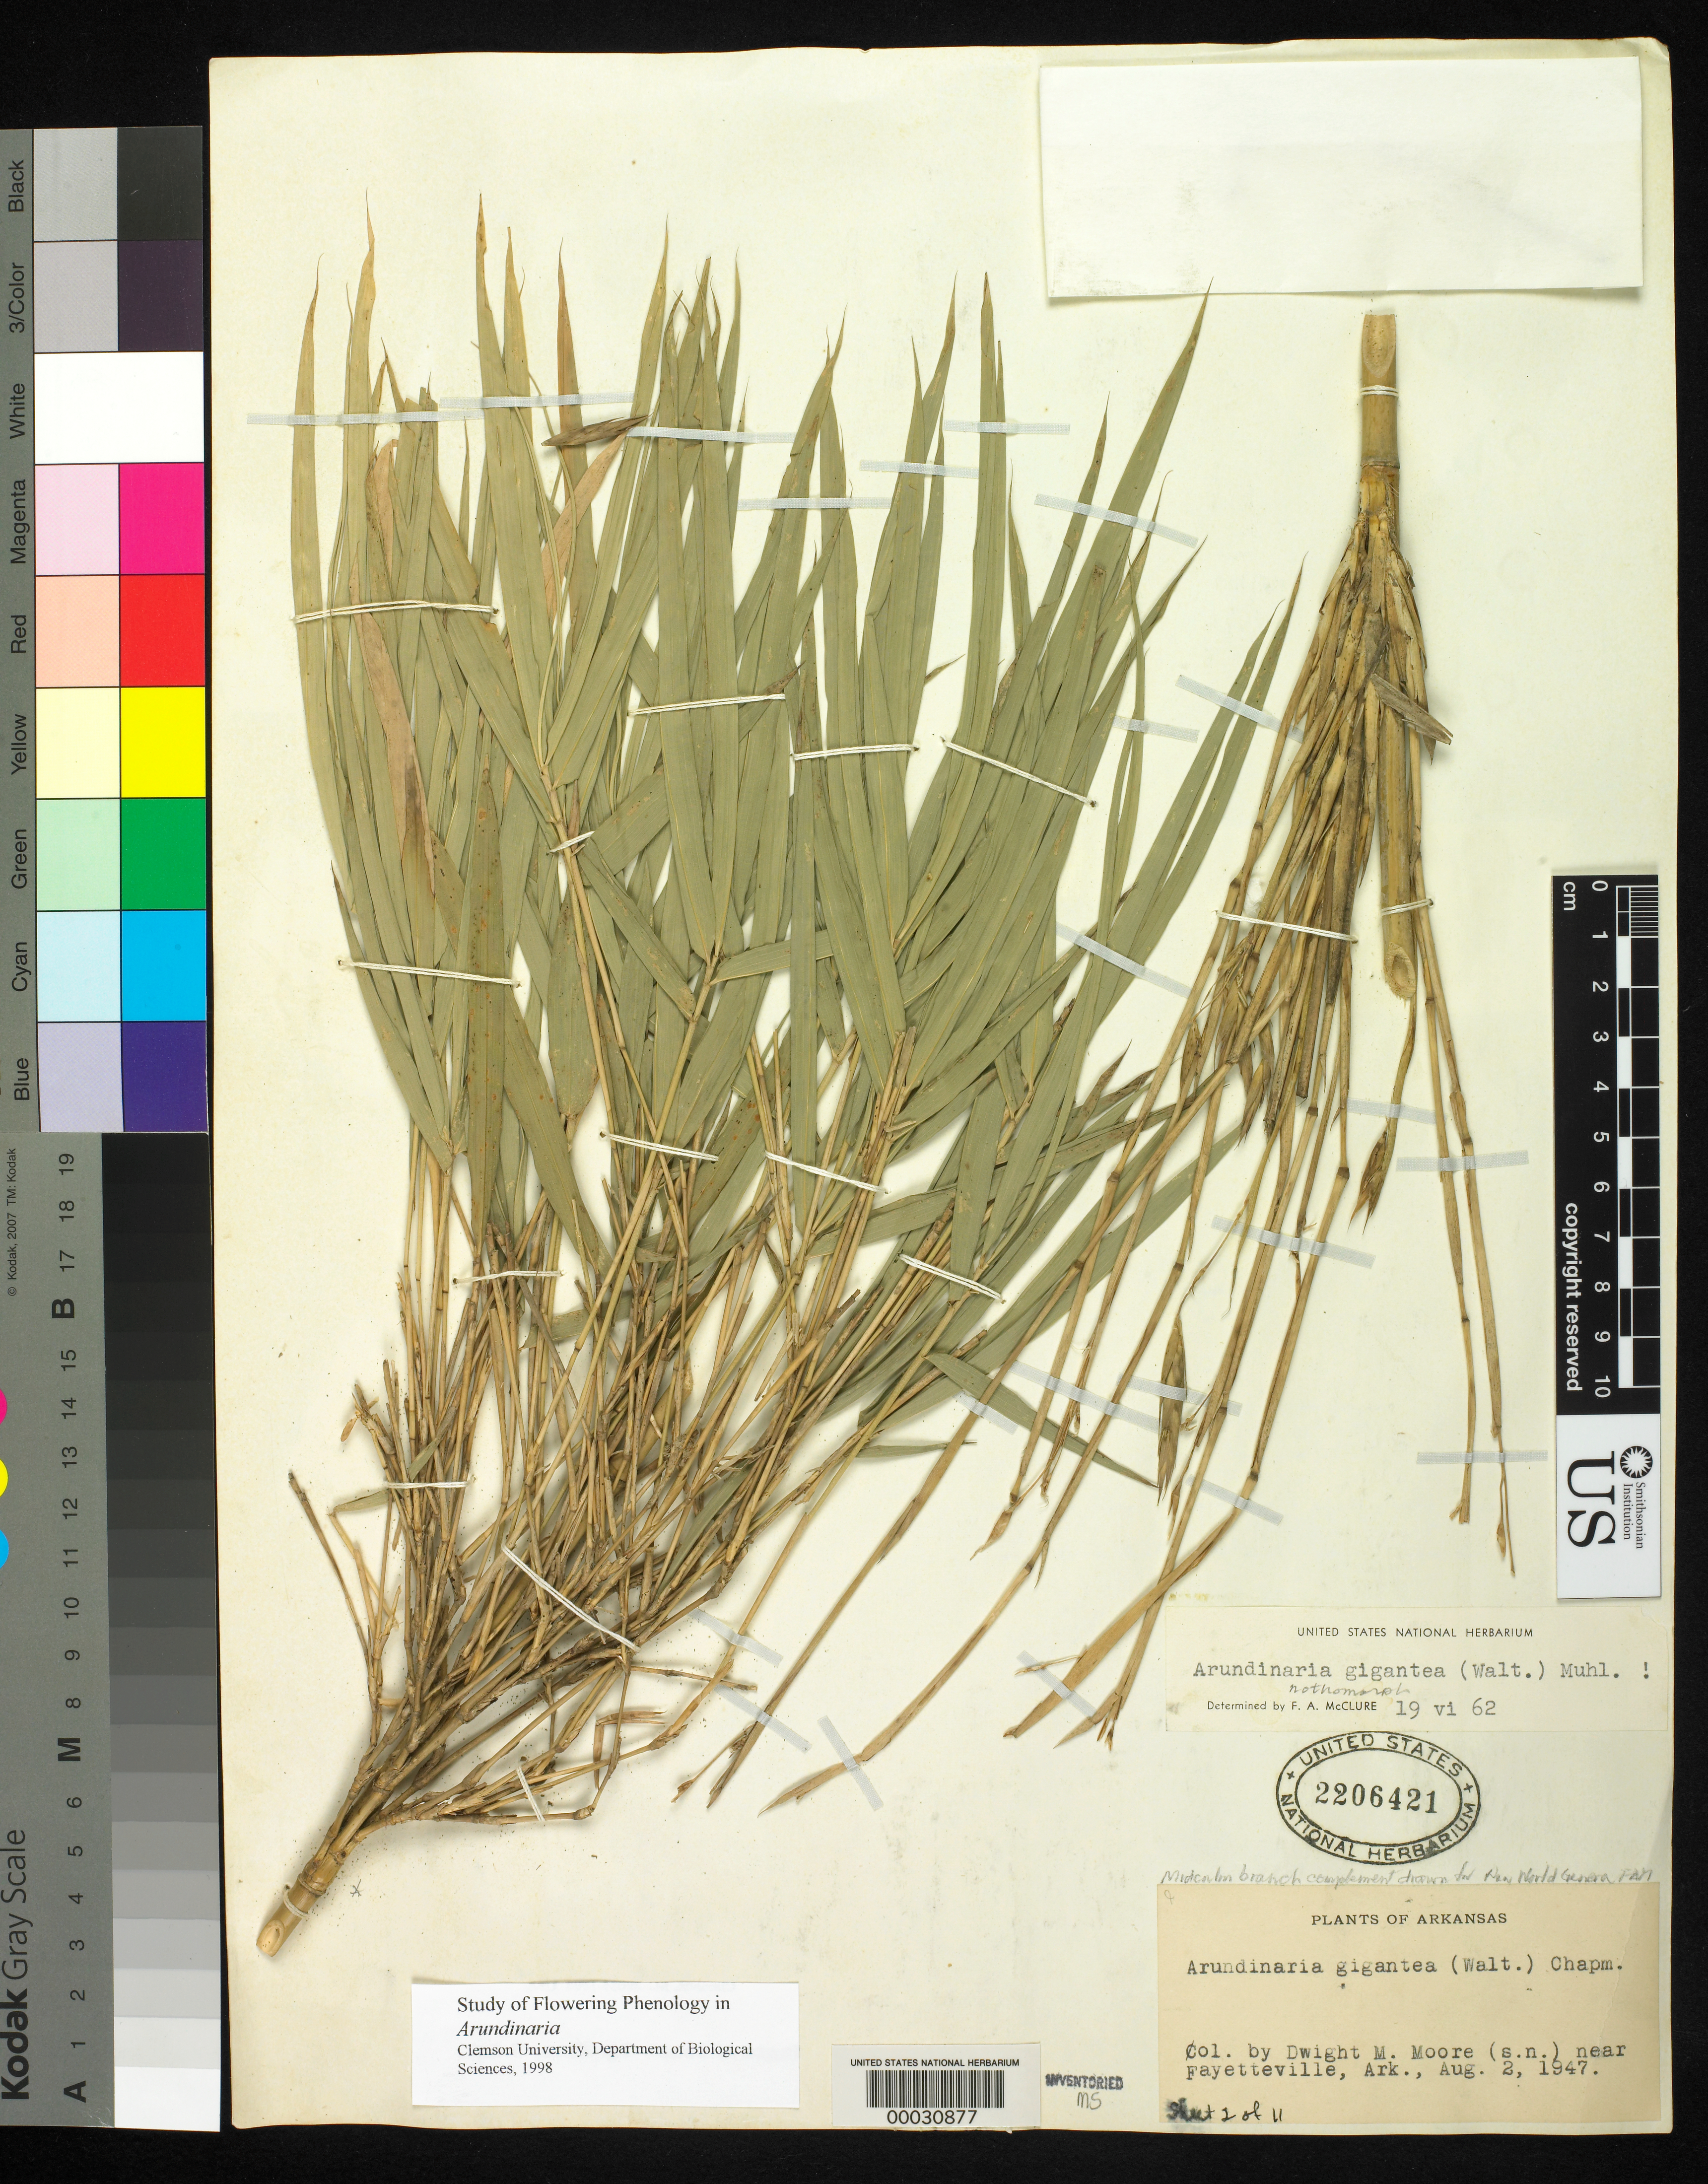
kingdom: Plantae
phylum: Tracheophyta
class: Liliopsida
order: Poales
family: Poaceae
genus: Arundinaria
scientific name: Arundinaria gigantea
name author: (Walter) Muhl.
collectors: D. Moore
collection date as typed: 02 Aug 1947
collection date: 1947-08-02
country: United States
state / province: Arkansas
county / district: Washington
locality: Fayetterville, white river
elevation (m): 336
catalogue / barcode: US 2206421